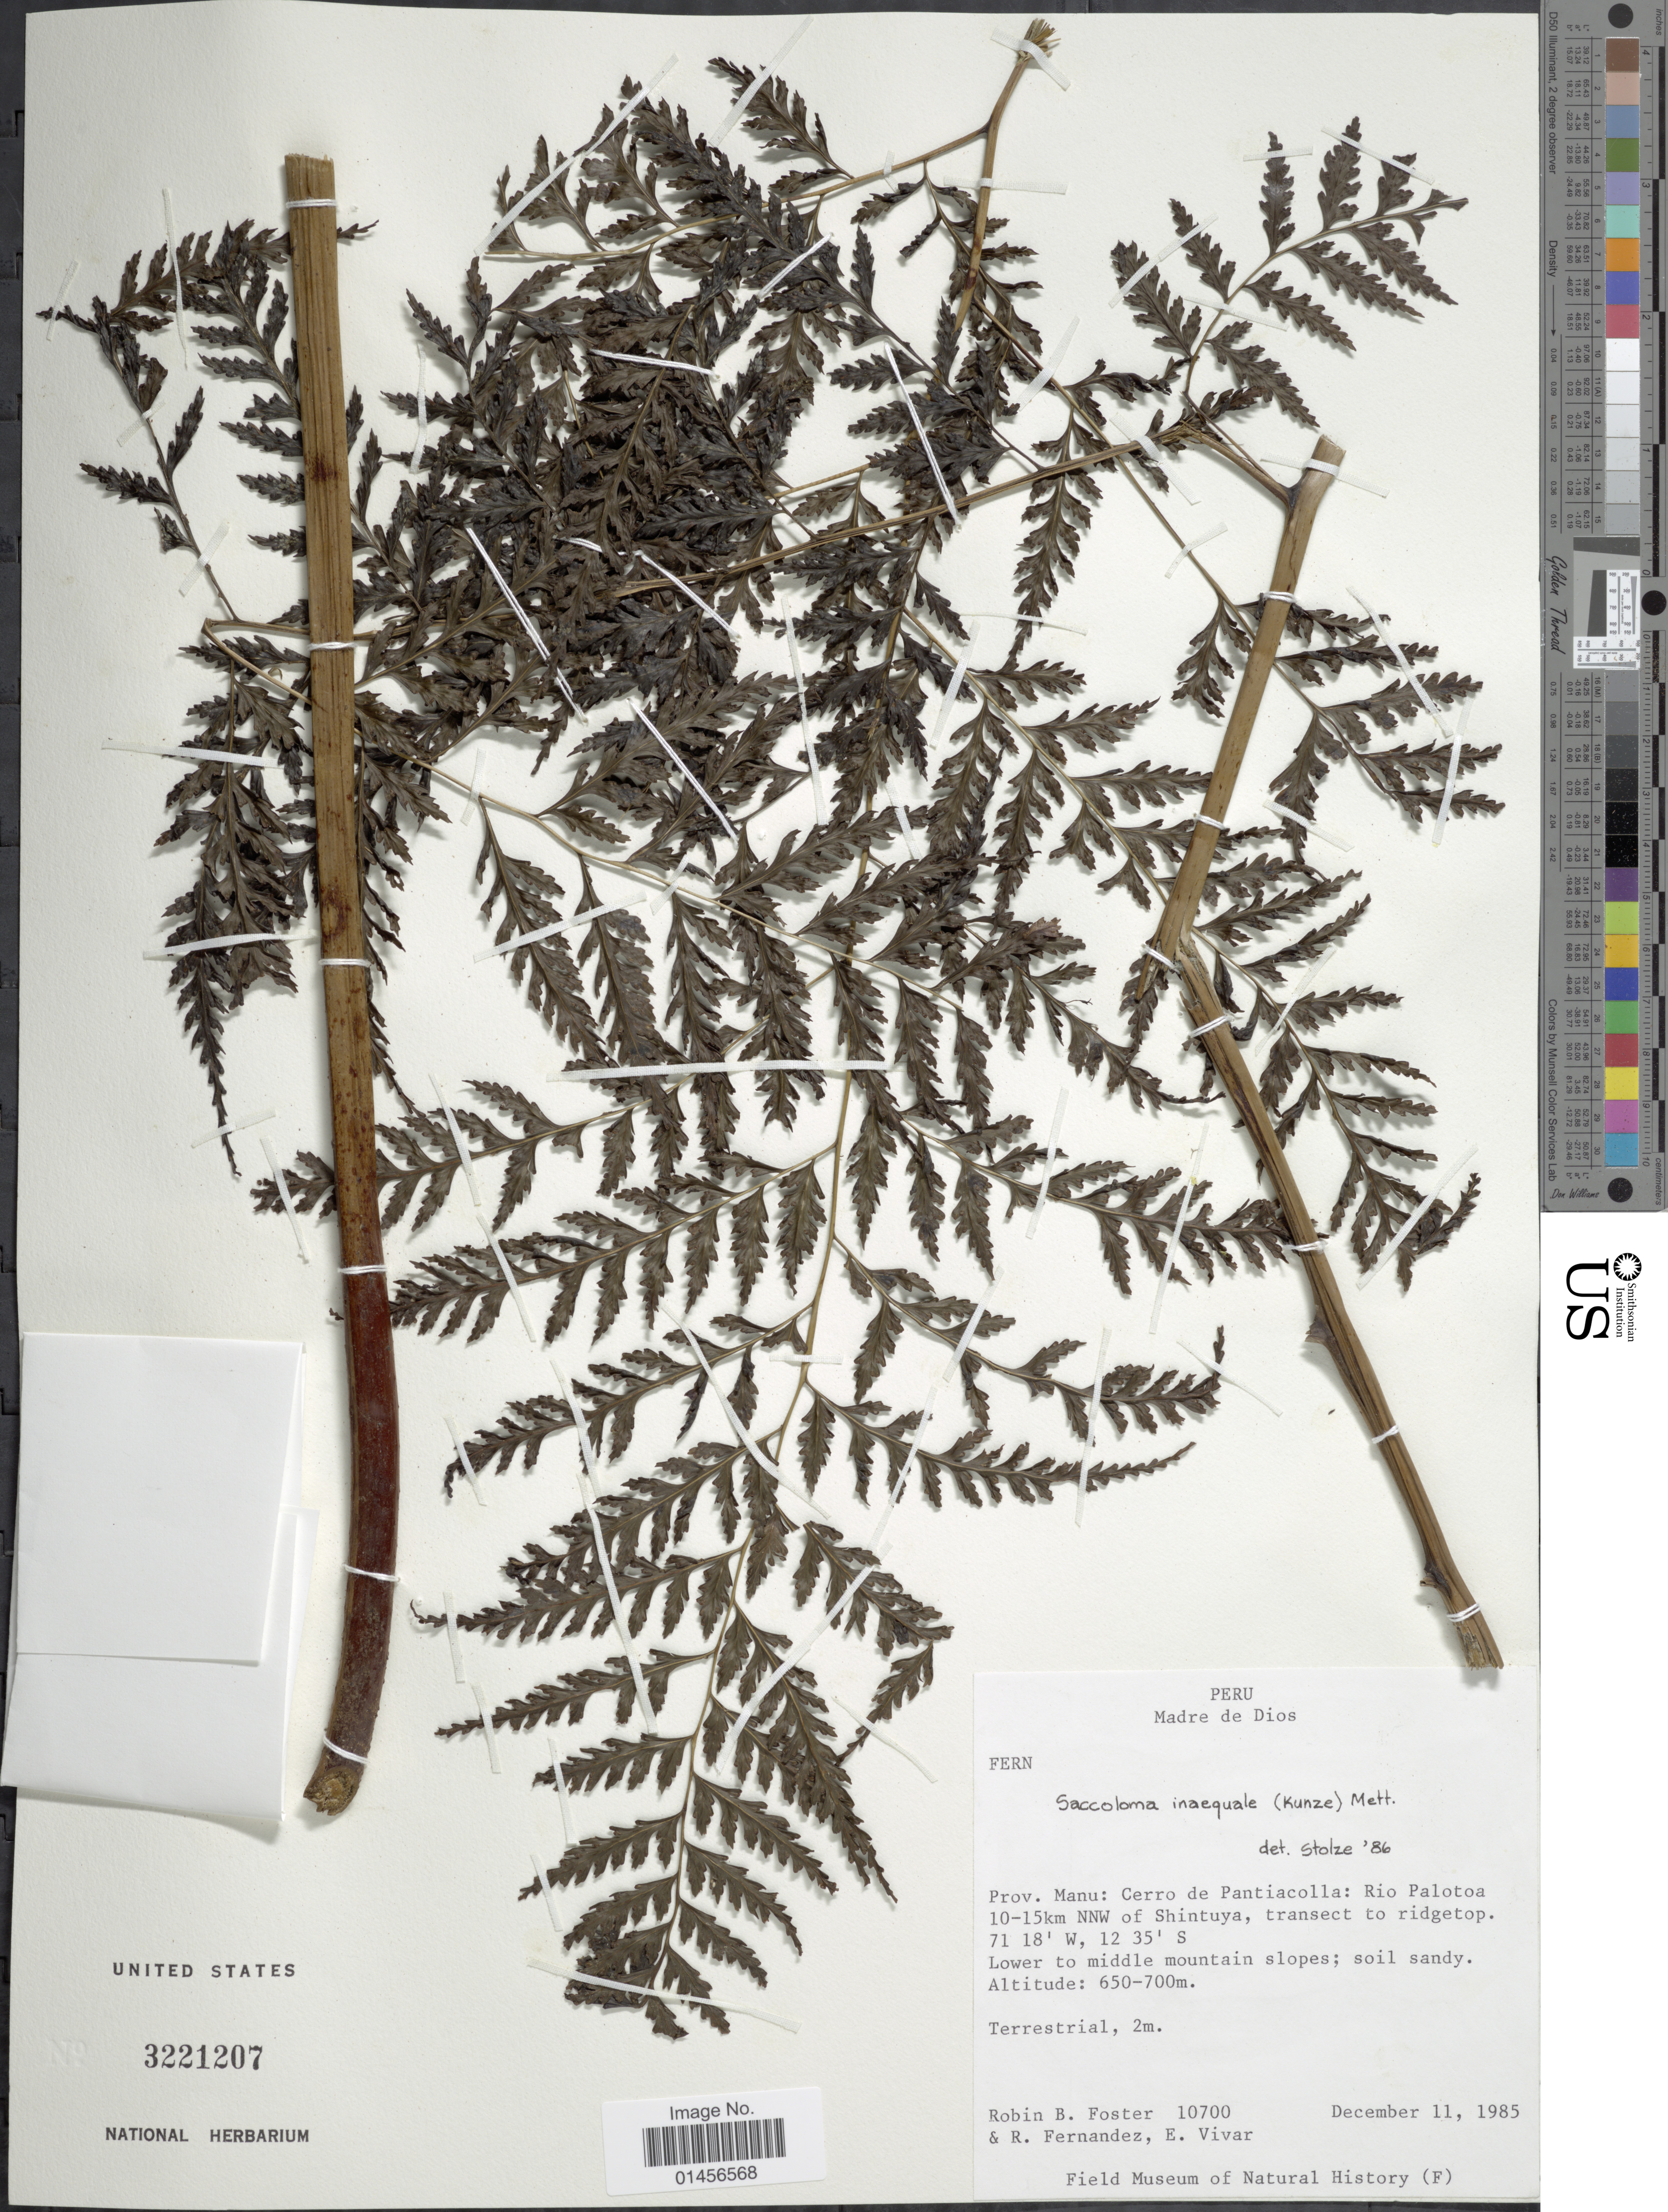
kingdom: Plantae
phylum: Tracheophyta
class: Polypodiopsida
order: Polypodiales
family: Saccolomataceae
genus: Saccoloma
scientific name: Saccoloma inaequale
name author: (Kunze) Mett.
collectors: R. B. Foster, R. Fernandez & E. Vivar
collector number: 10700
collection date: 1985-12-11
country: Peru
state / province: Madre de Dios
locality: Prov. Manu: Cerro de Pantiacolla, Rio Palotoa 10-15 km NW of Shintuya, transect to ridgetop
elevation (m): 650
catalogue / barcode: US 3221207